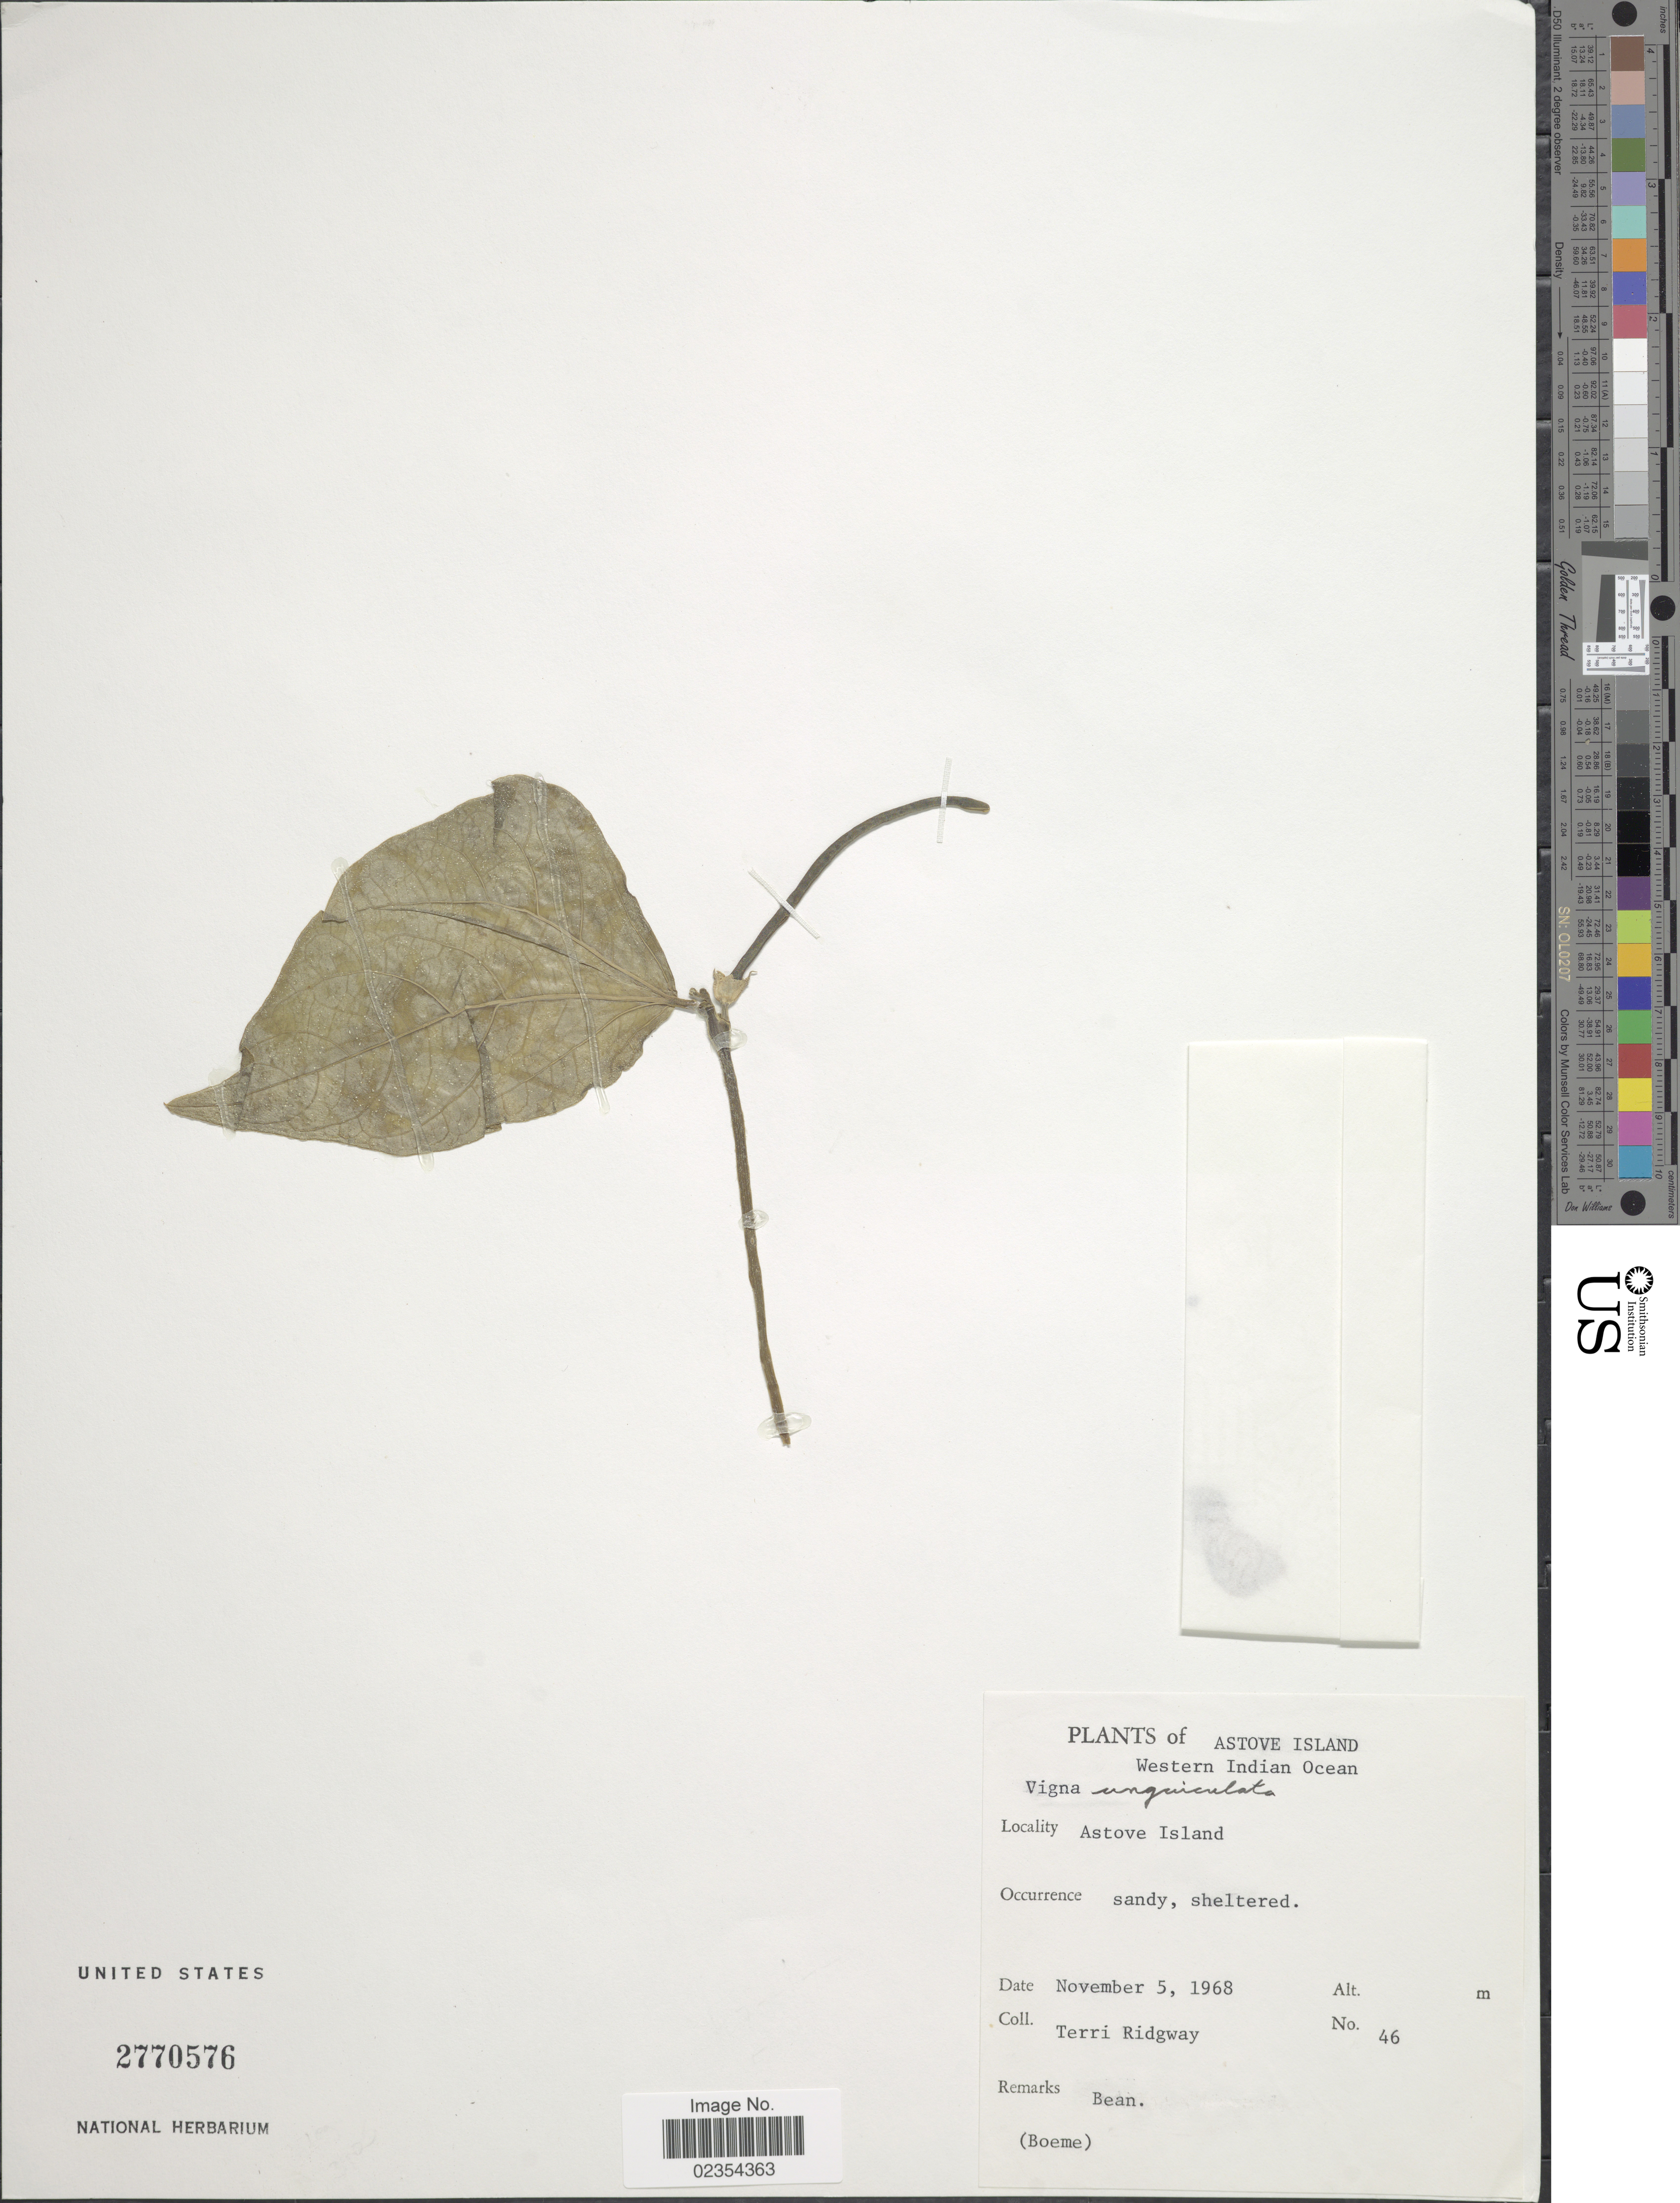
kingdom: Plantae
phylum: Tracheophyta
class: Magnoliopsida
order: Fabales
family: Fabaceae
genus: Vigna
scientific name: Vigna unguiculata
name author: (L.) Walp.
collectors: T. Ridgway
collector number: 46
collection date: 1968-11-05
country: Seychelles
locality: Astove Island, Western Indian Ocean, sandy, sheltered.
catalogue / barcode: US 2770576